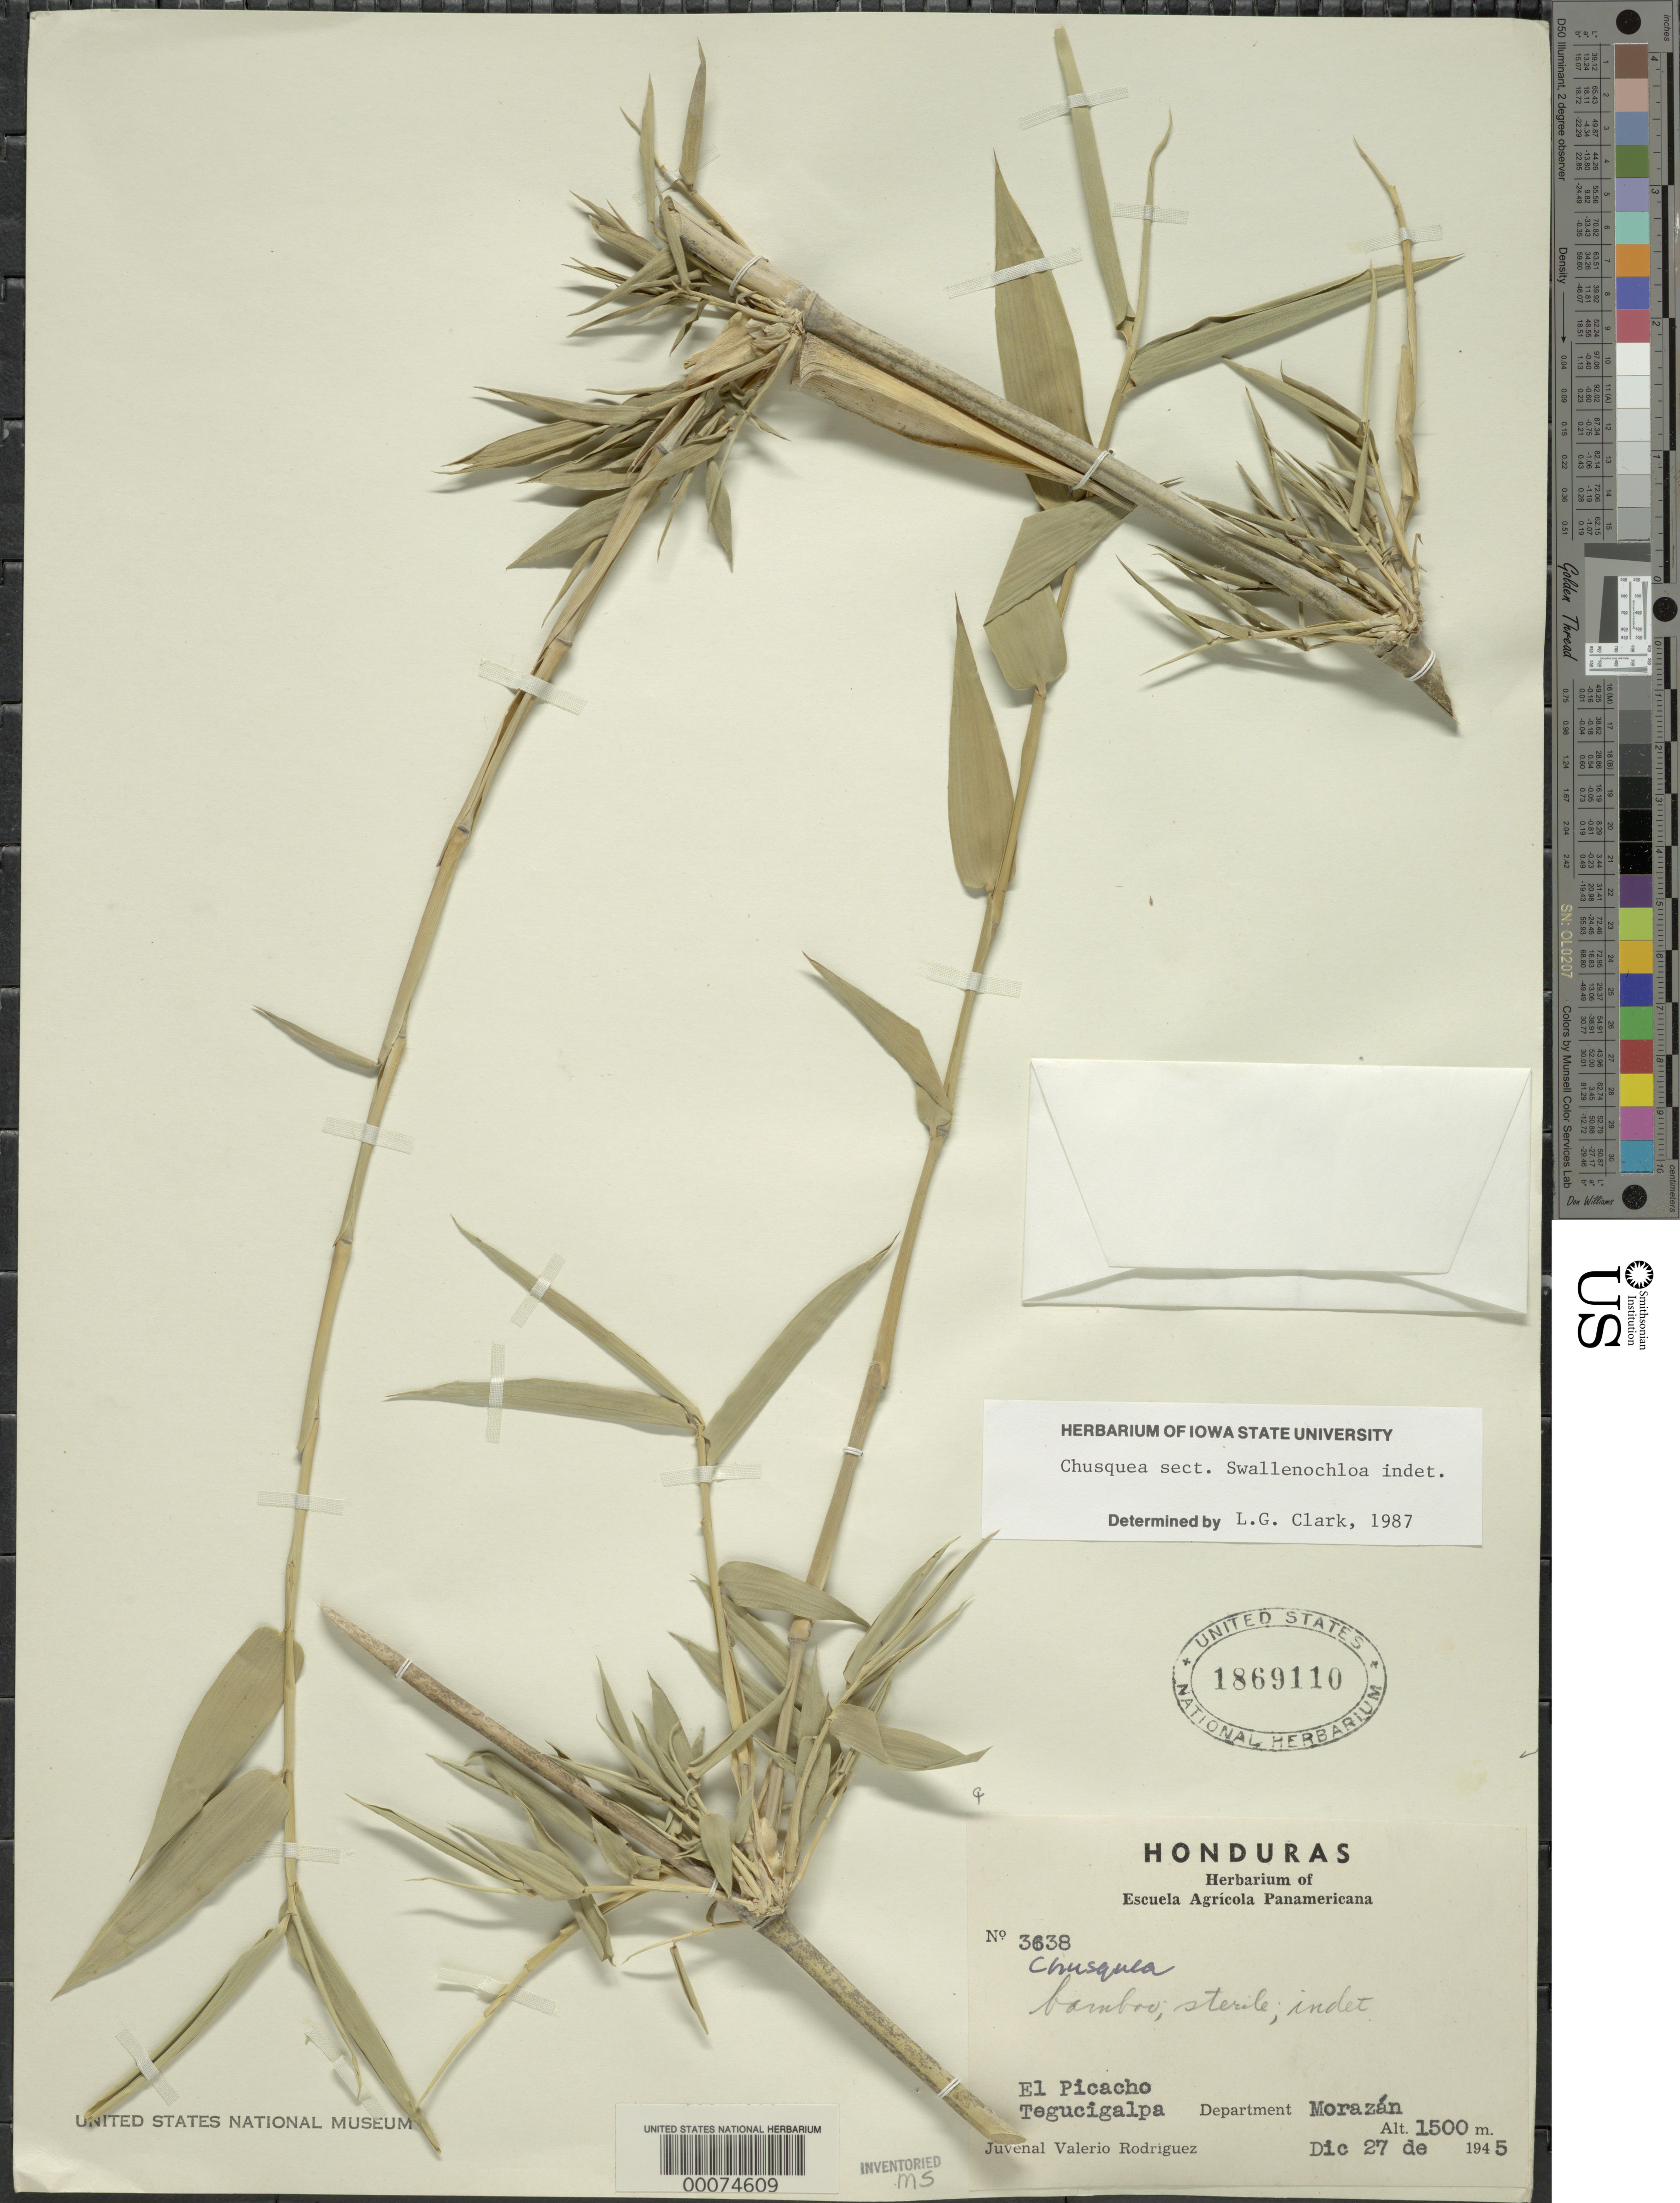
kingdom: Plantae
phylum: Tracheophyta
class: Liliopsida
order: Poales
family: Poaceae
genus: Chusquea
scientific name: Chusquea sp.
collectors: J. Rodriguez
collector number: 3638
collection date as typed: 27 Dec 1945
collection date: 1945-12-27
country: Honduras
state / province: Fco. Morazán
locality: El Picacho, Tegucigalpa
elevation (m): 1500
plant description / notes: Chusquea sect. Swallenchloa indet.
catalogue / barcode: US 1869110